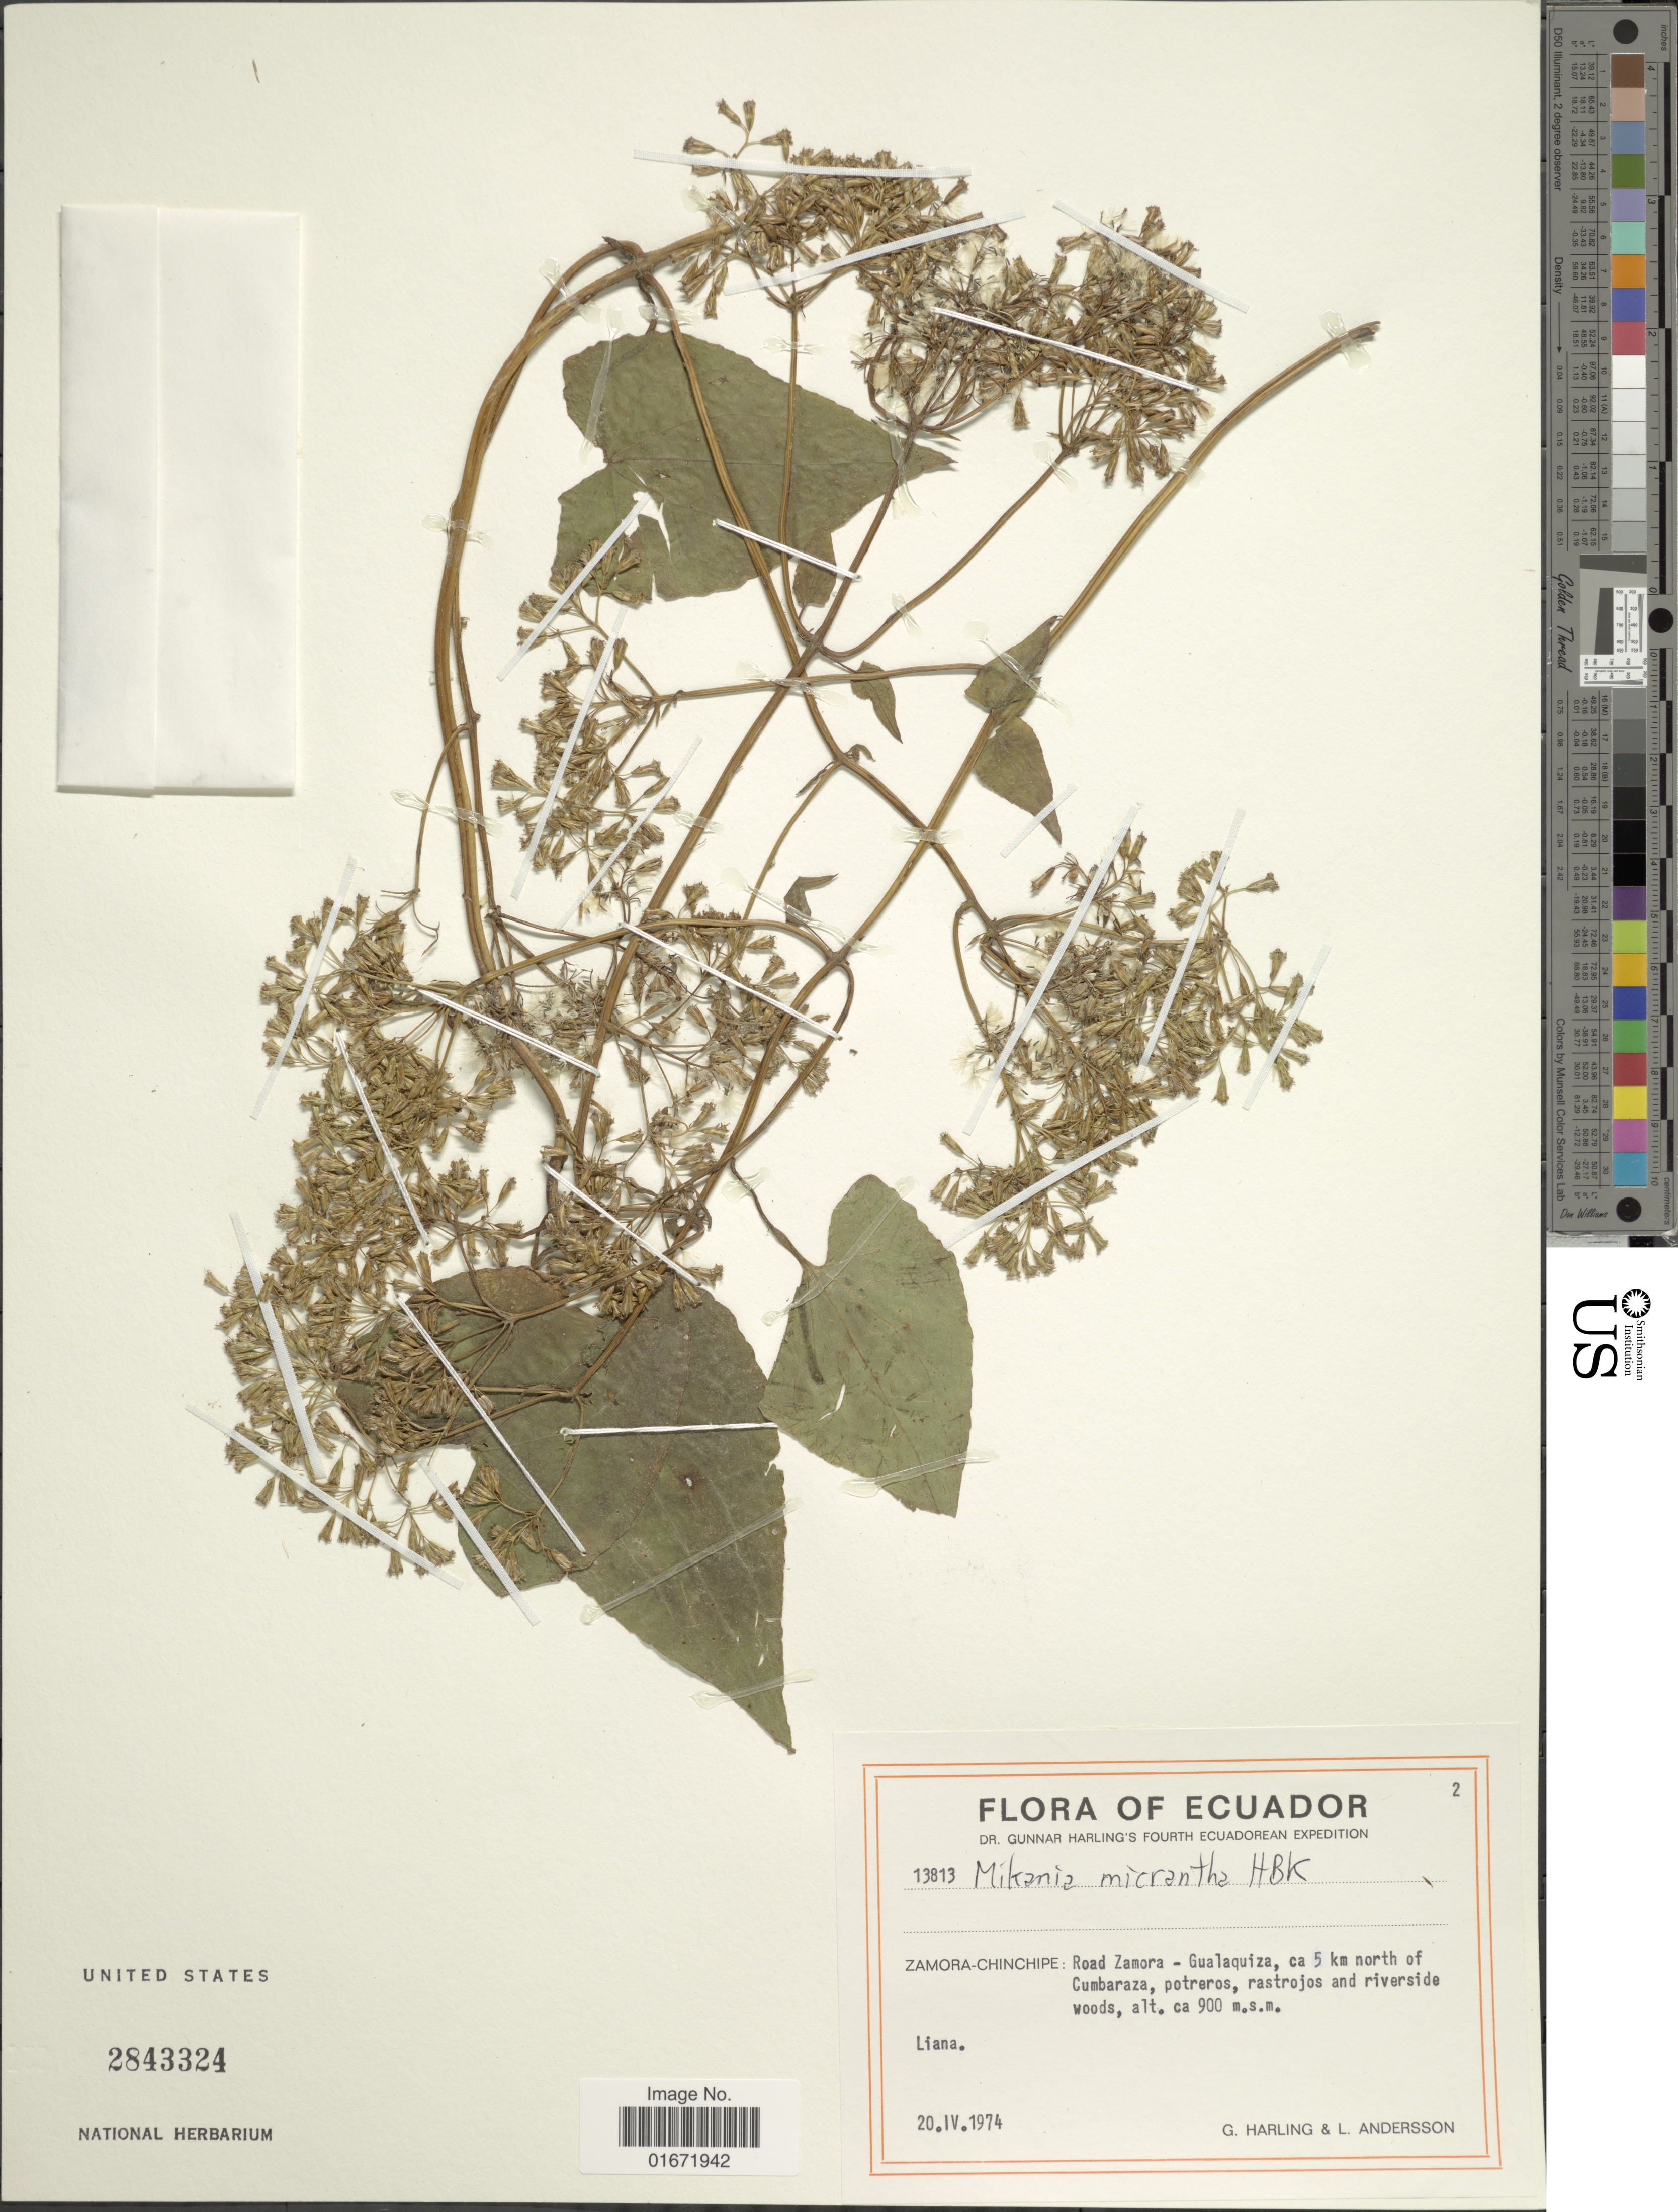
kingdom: Plantae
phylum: Tracheophyta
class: Magnoliopsida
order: Asterales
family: Asteraceae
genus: Mikania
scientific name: Mikania micrantha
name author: Kunth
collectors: G. Harling & L. Andersson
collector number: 13813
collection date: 1974-04-20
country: Ecuador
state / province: Zamora-Chinchipe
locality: Zamora-Chinchipe: Road Zamora - Gualaquiza, ca 5 km north of Cumbaraza, potreros, rastrojos and riverside woods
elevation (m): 900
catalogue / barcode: US 2843324